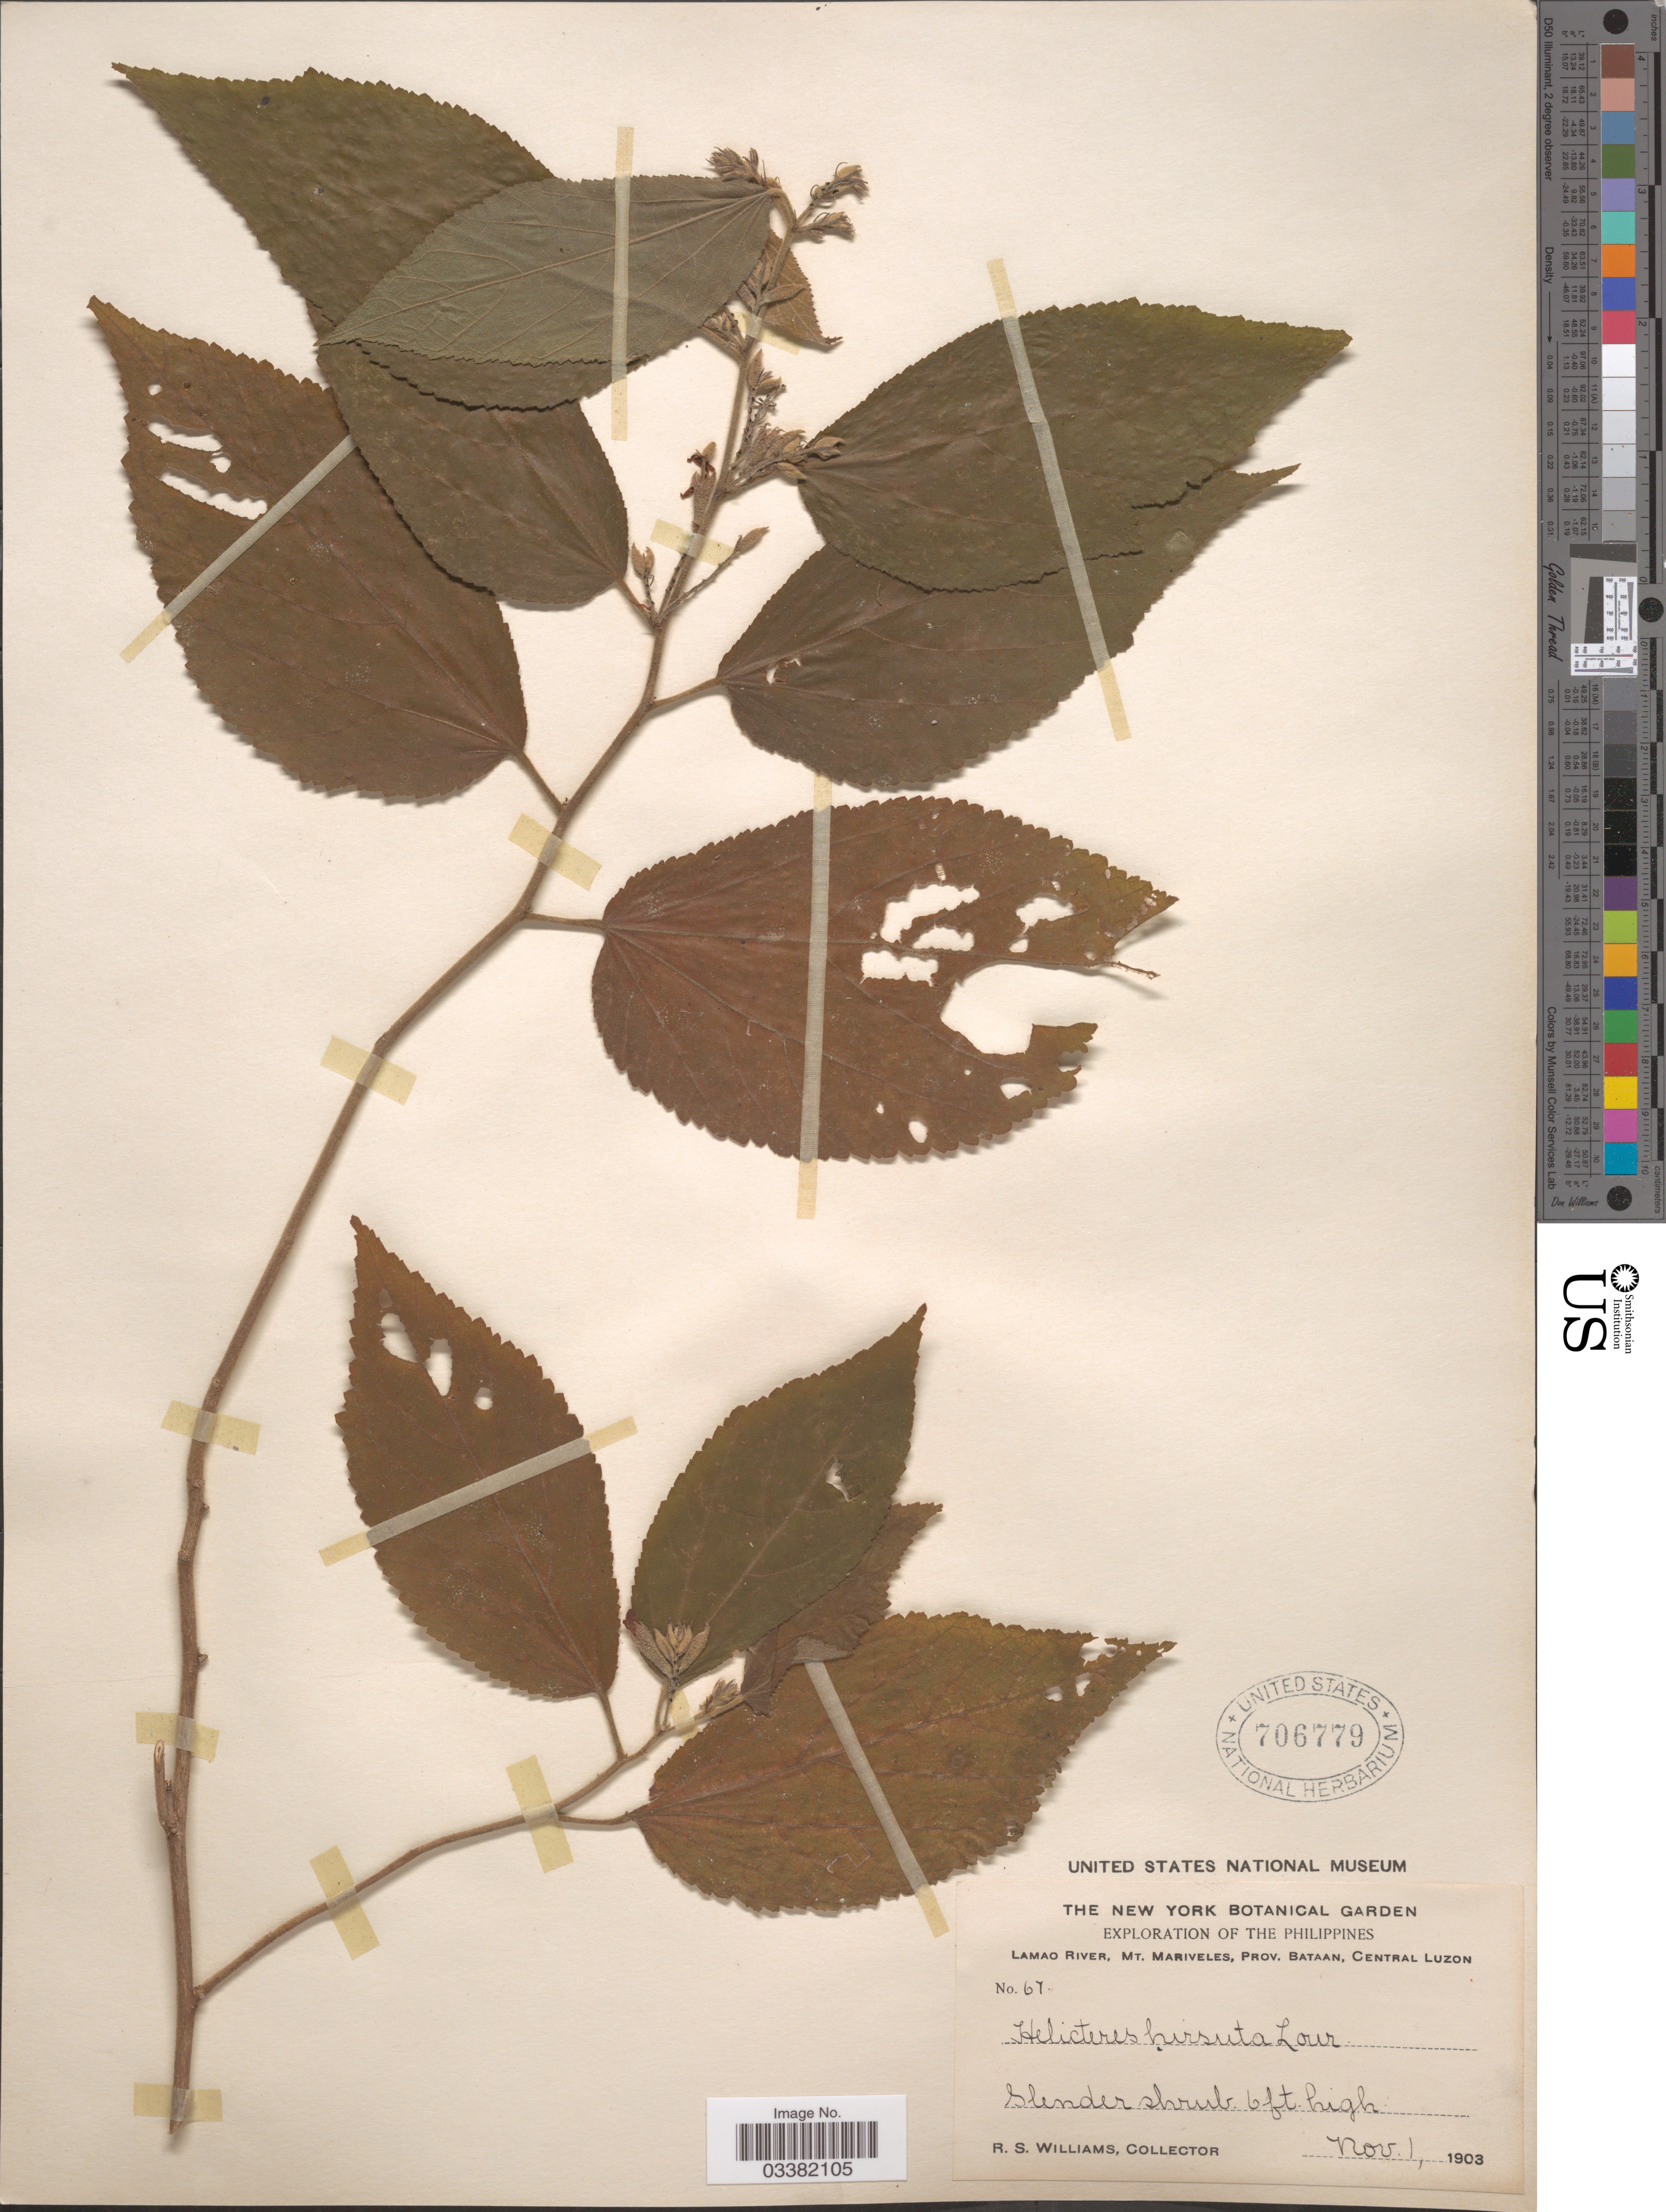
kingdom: Plantae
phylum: Tracheophyta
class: Magnoliopsida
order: Malvales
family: Malvaceae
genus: Helicteres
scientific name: Helicteres hirsuta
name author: Lour.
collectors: R. S. Williams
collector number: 67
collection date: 1903-11-01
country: Philippines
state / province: Central Luzon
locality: Lamao River, Mt. Mariveles, Prov. Bataan.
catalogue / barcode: US 706779